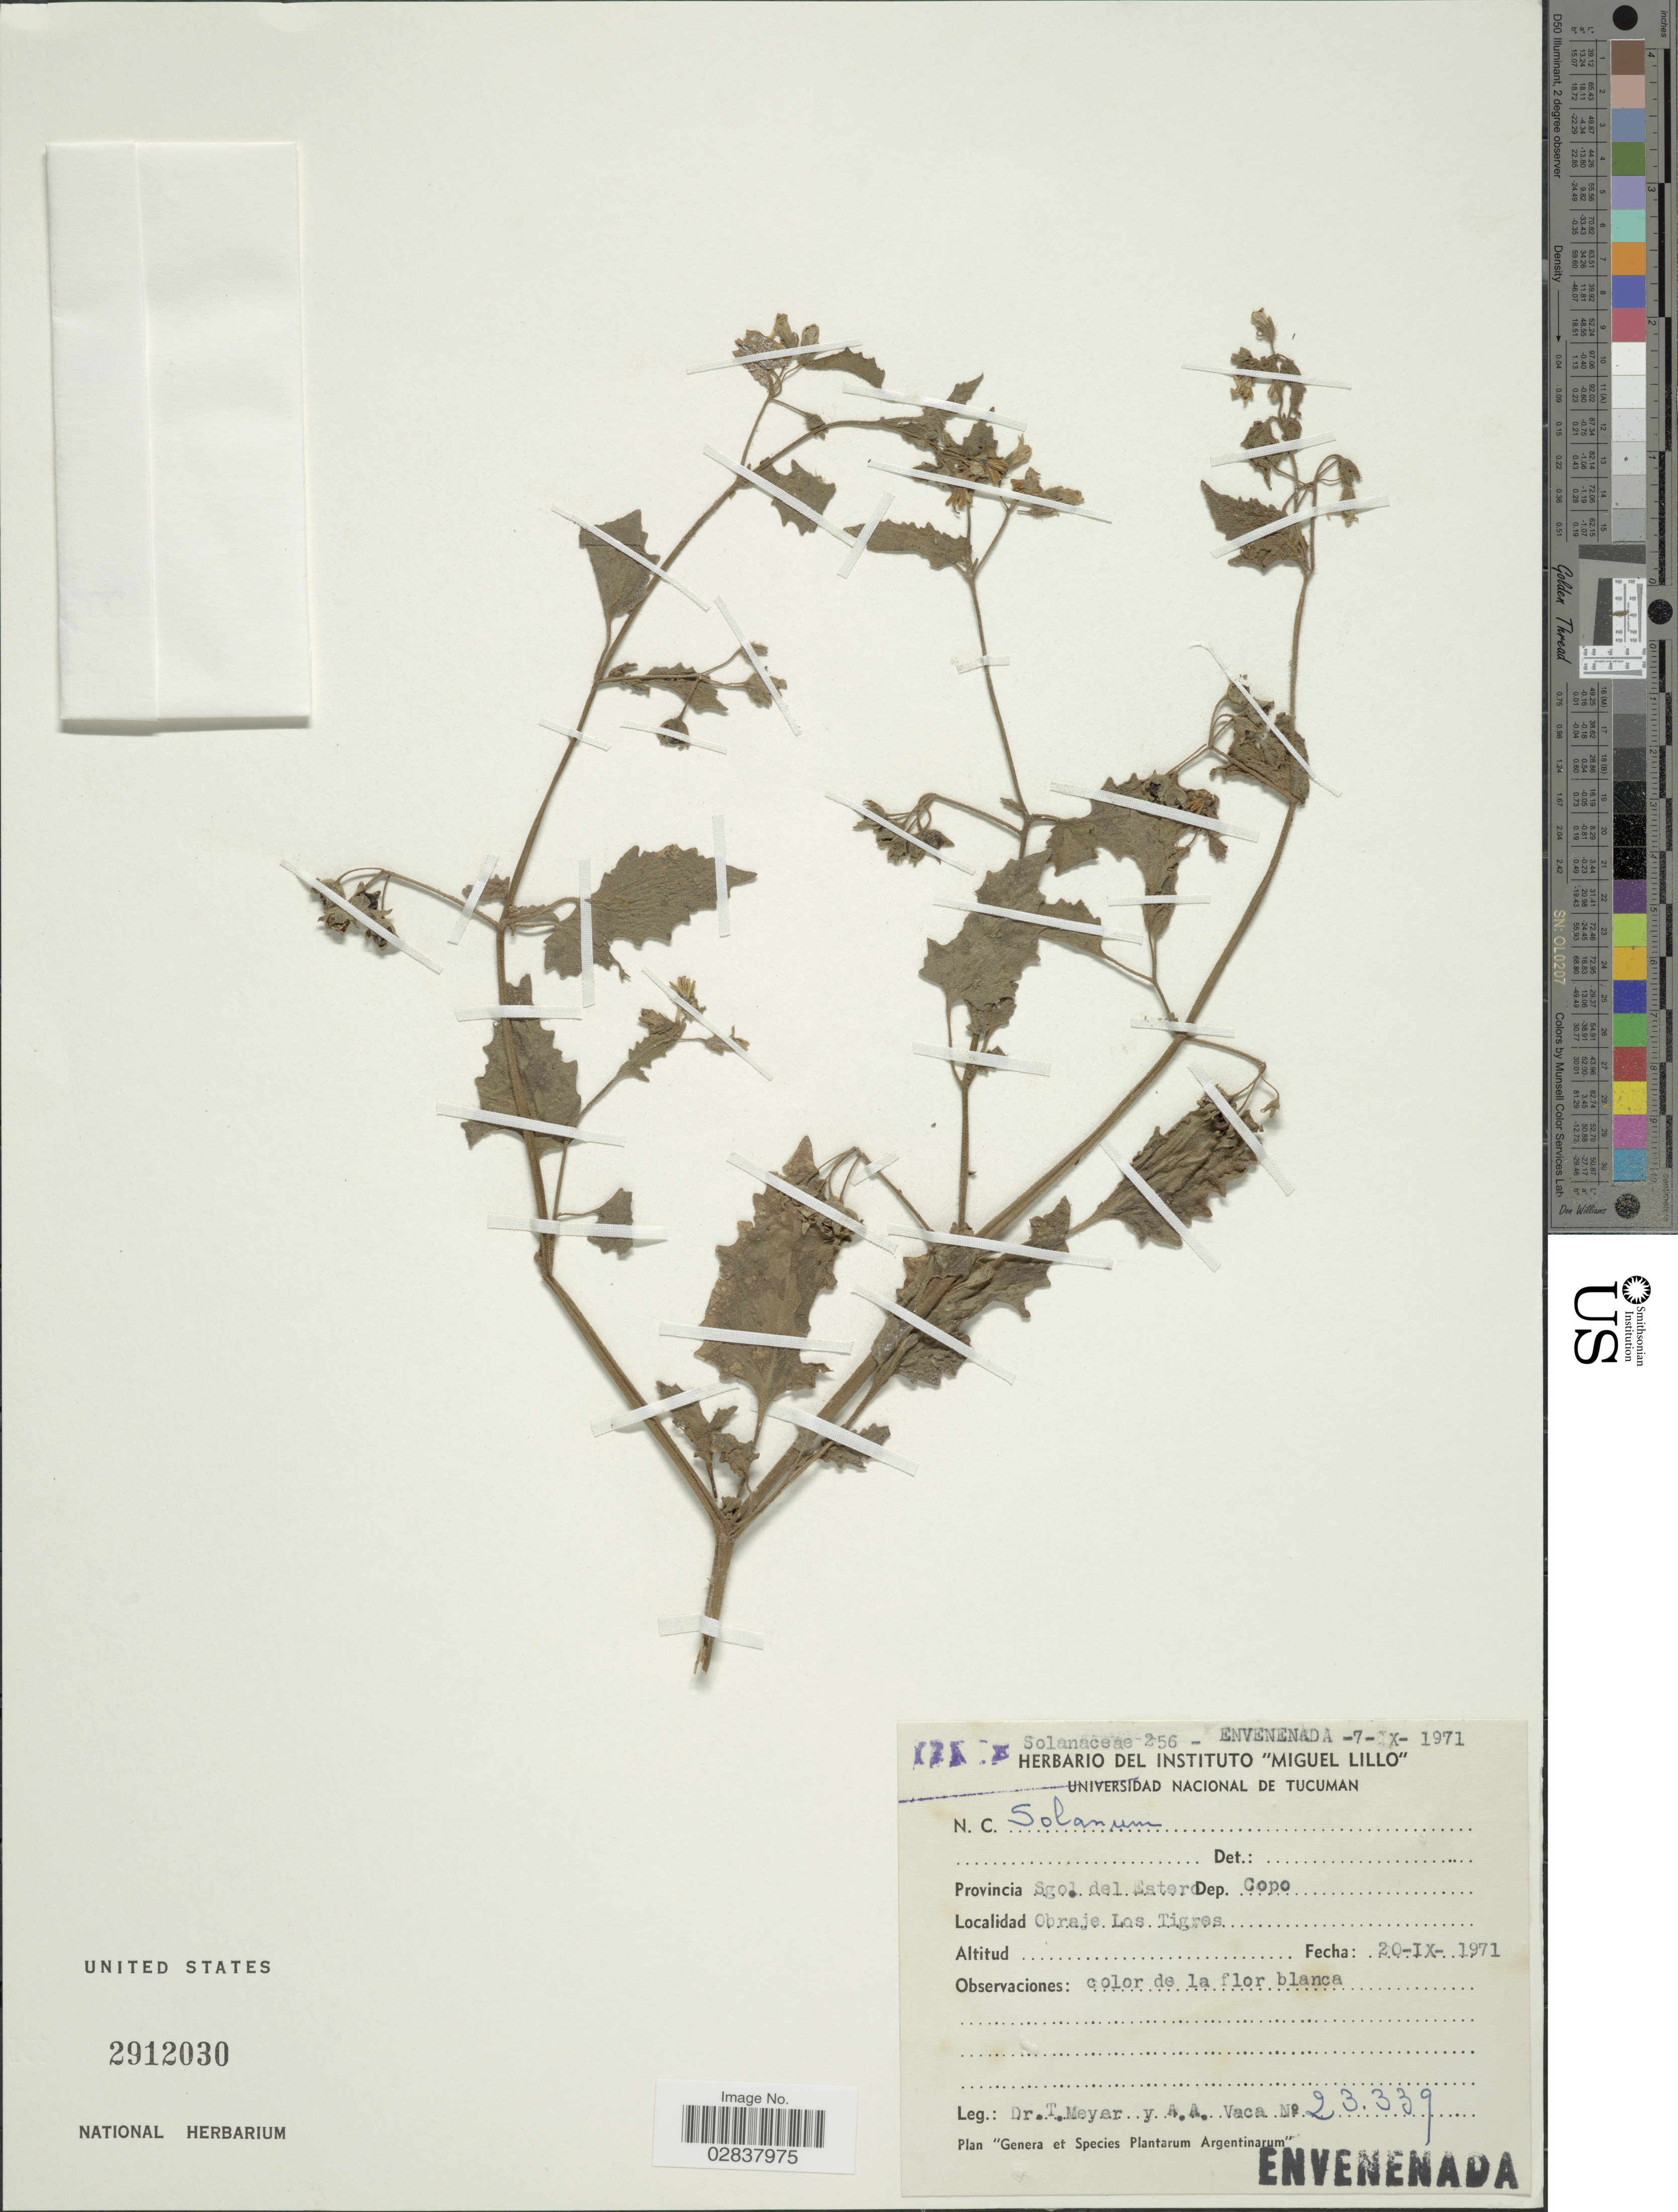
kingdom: Plantae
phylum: Tracheophyta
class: Magnoliopsida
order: Solanales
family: Solanaceae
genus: Solanum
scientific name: Solanum atriplicifolium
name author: Gillies ex Nees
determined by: Knapp, S. D.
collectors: T. Meyer & A. Vaca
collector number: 23339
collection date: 1971-09-20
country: Argentina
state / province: Santiago del Estero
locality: Dep. Copo, Obraje Los Tigres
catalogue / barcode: US 2912030